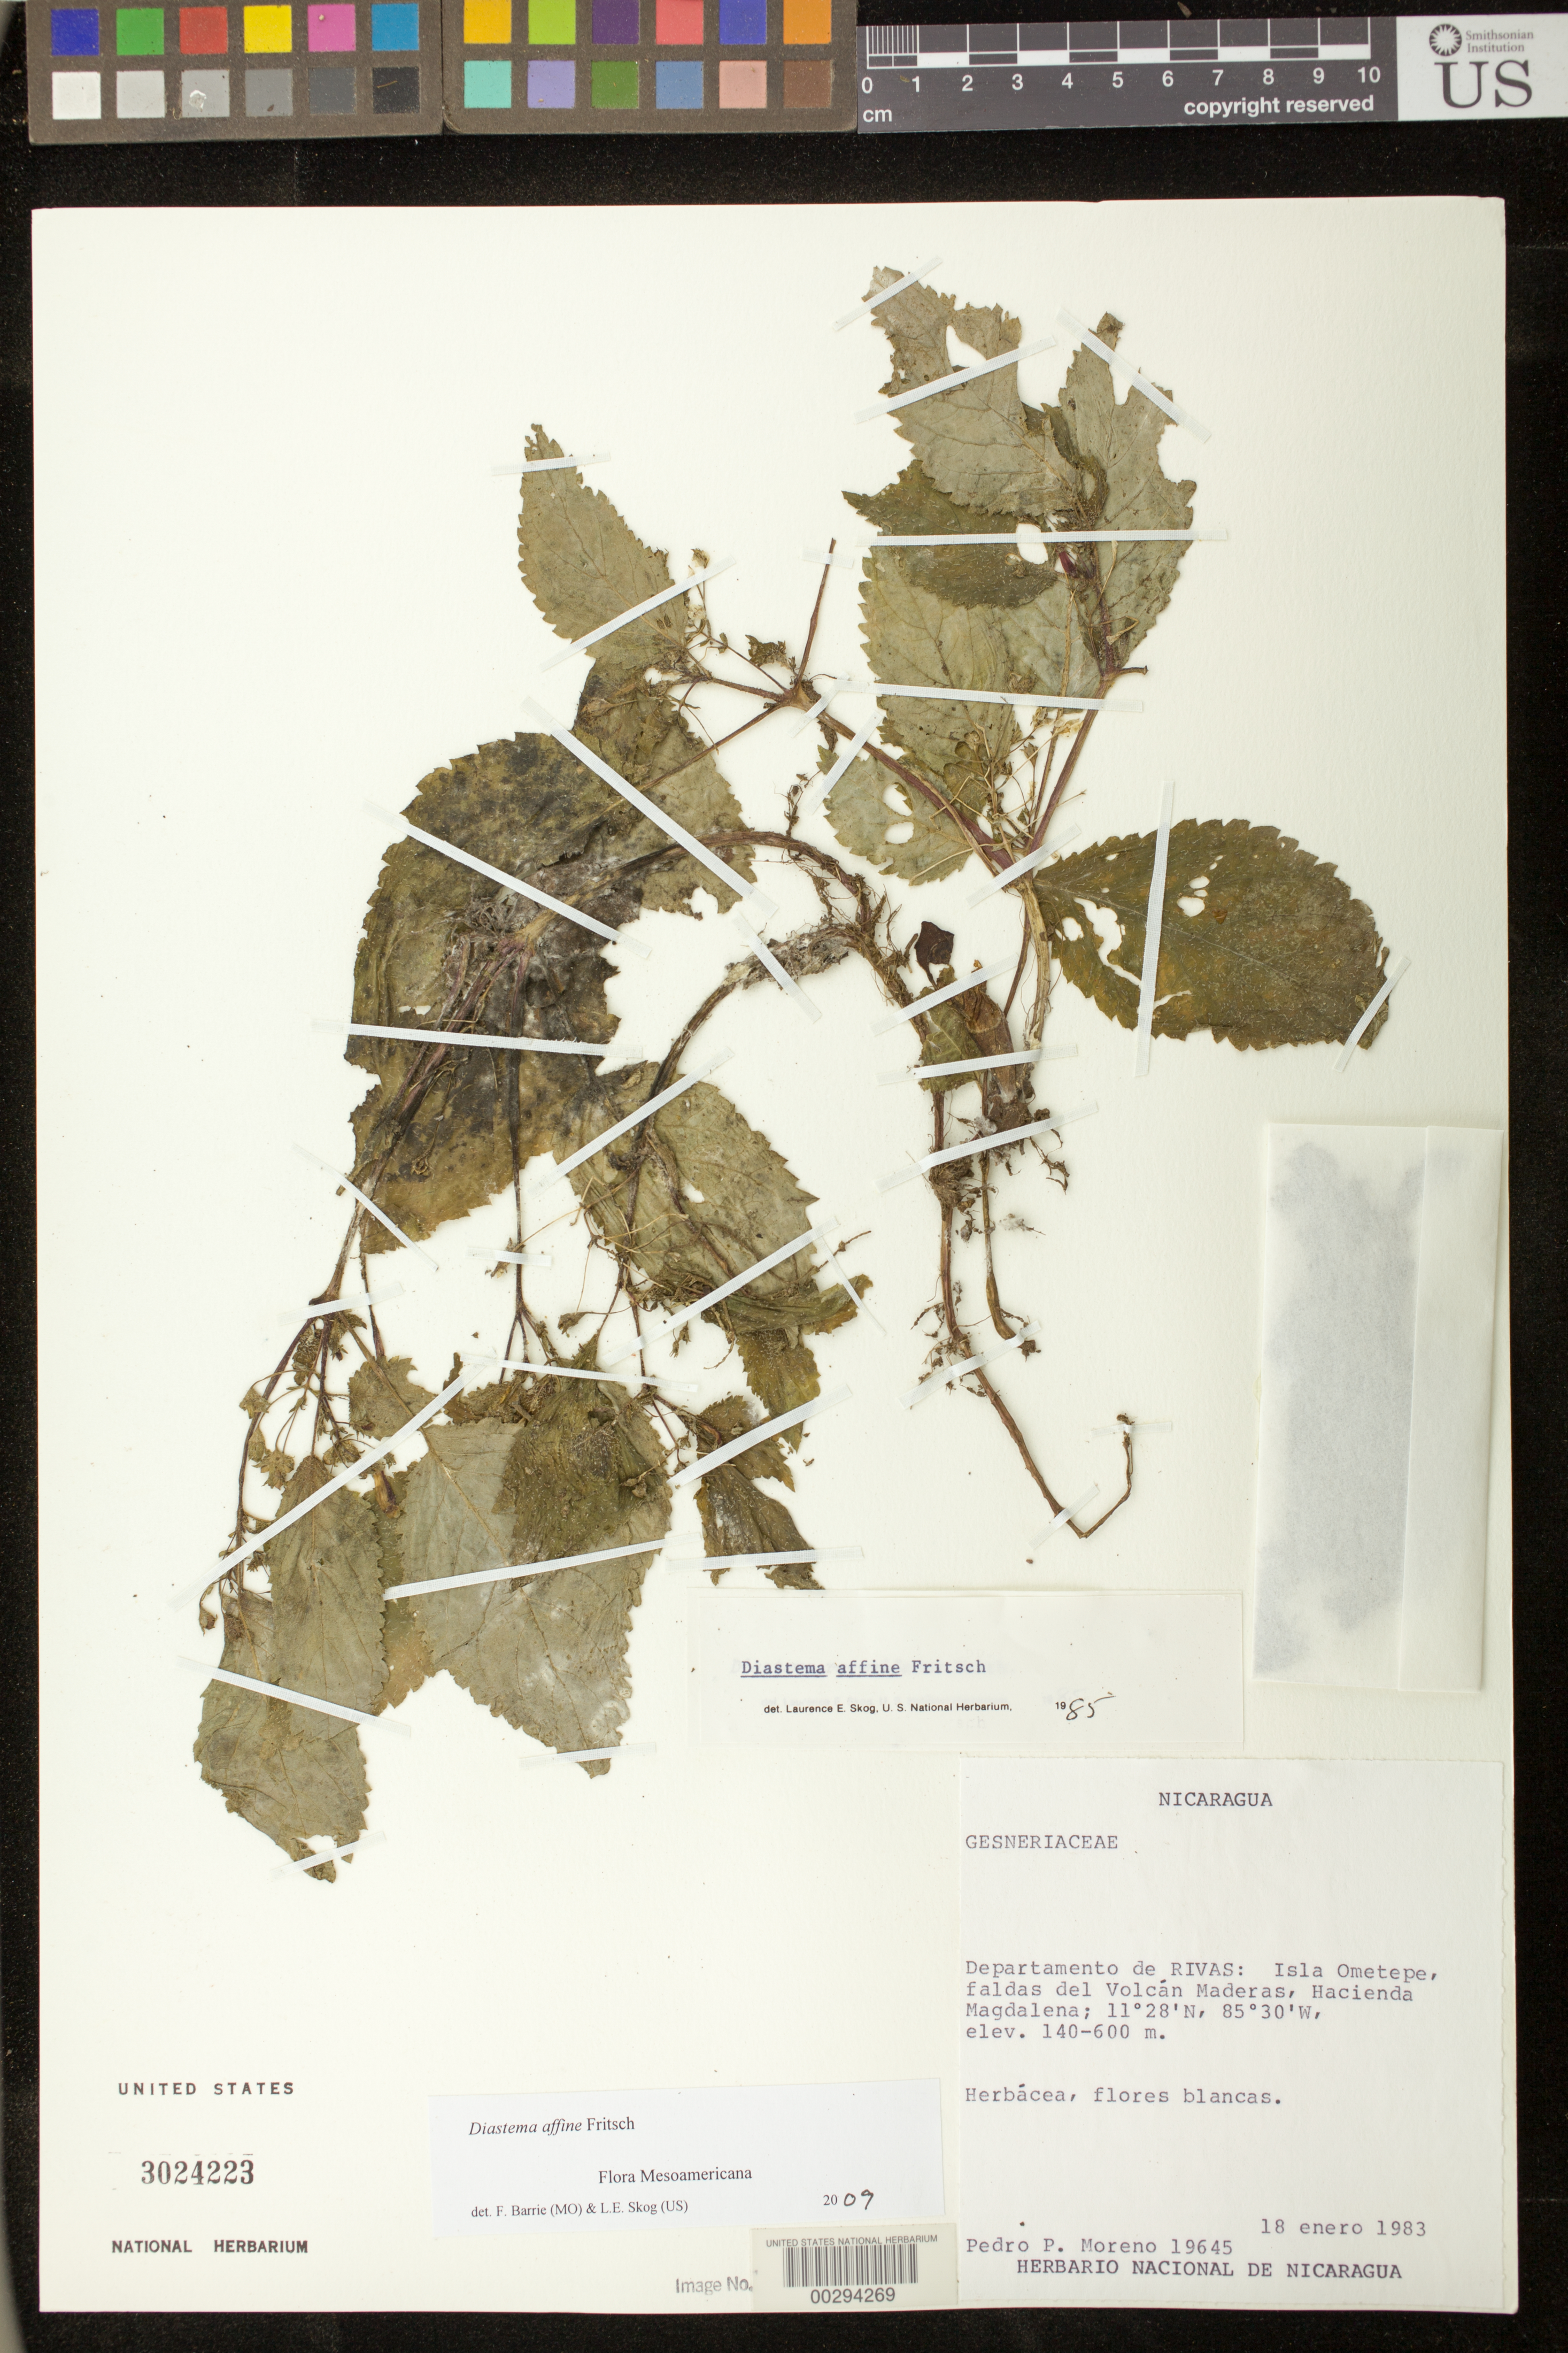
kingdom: Plantae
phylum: Tracheophyta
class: Magnoliopsida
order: Lamiales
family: Gesneriaceae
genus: Diastema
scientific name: Diastema affine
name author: Fritsch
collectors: P. Moreno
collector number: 19645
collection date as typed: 18 Jan 1983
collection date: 1983-01-18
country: Nicaragua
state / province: Rivas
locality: Isla Ometepe, faldas del Volcan Maderas, Hacienda Magdalena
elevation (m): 140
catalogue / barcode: US 3024223